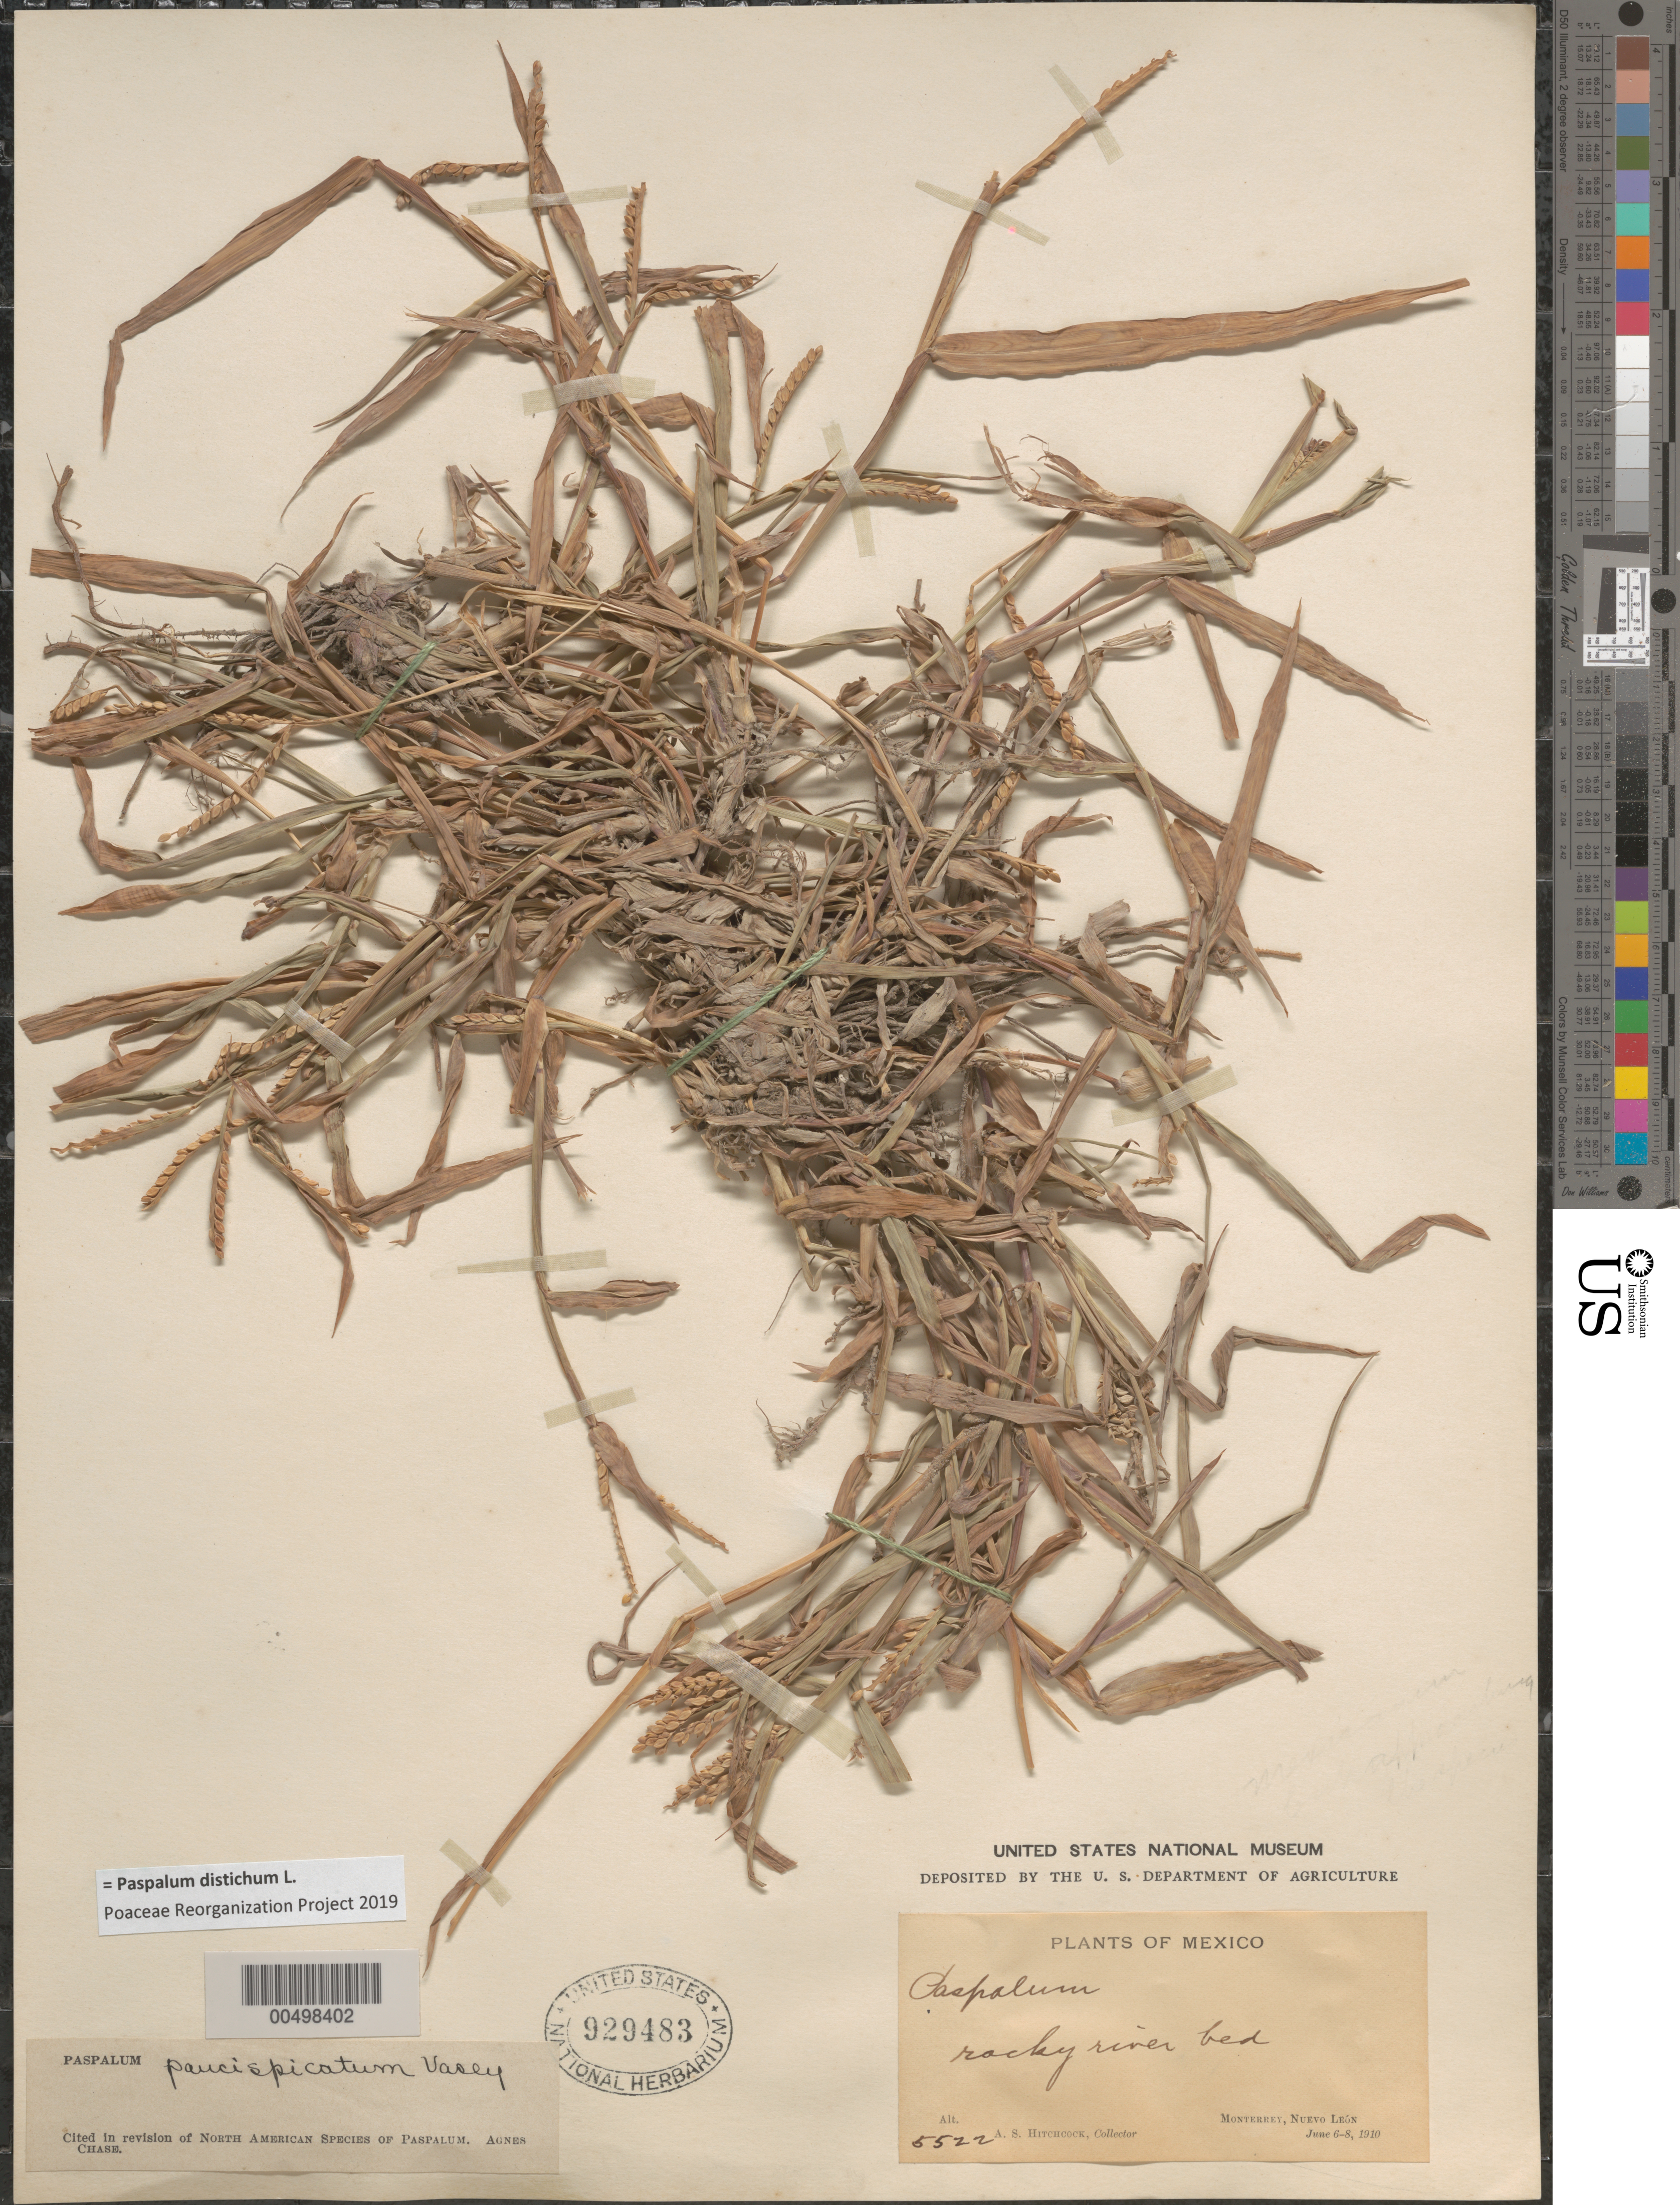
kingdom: Plantae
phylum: Tracheophyta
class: Liliopsida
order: Poales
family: Poaceae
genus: Paspalum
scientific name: Paspalum paucispicatum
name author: Vasey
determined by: Chase, [M.] Agnes, (US)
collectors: A. S. Hitchcock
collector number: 5522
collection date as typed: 6 Jun 1910 to 8 Jun 1910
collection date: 1910-06-06/1910-06-08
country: Mexico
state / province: Nuevo León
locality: Monterrey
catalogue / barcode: US 929483